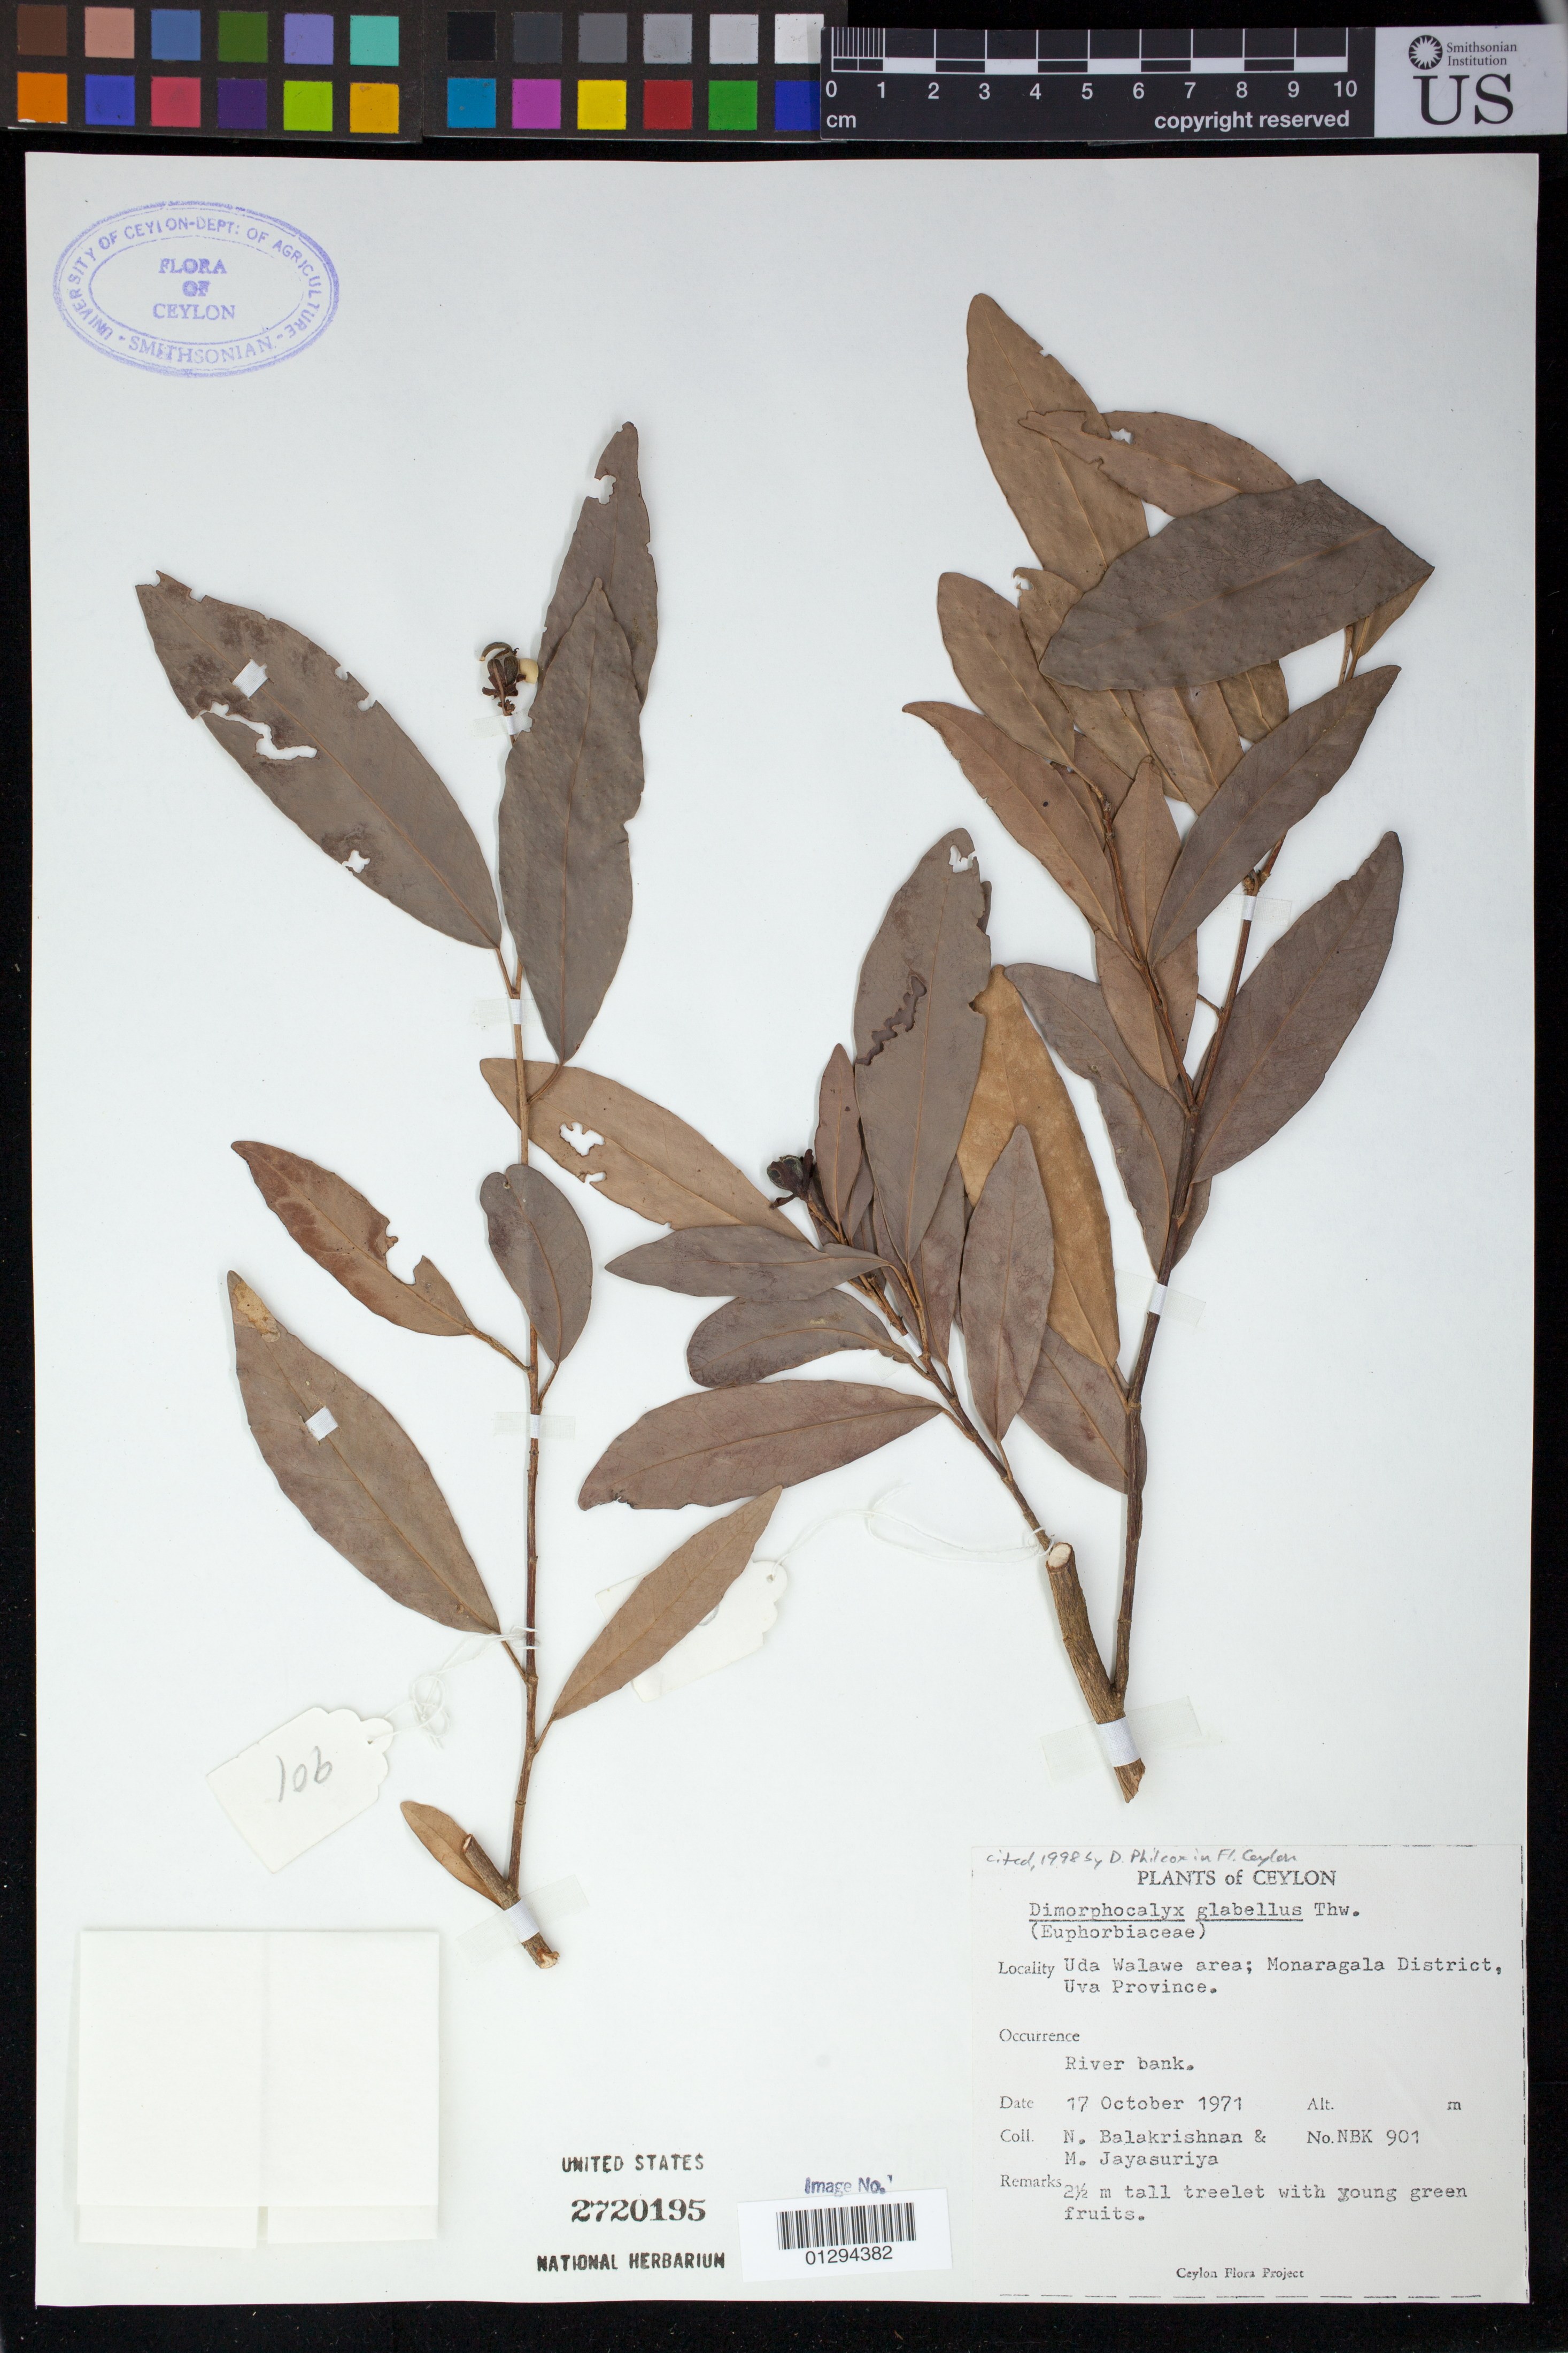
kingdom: Plantae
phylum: Tracheophyta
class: Magnoliopsida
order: Malpighiales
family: Euphorbiaceae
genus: Dimorphocalyx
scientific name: Dimorphocalyx glabellus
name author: Thwaites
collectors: N. Balakrishnan & M. Jayasuriya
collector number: NBK 901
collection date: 1971-01-17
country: Sri Lanka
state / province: Uva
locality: Uda Walawe area; Monaragala District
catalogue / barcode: US 2720195